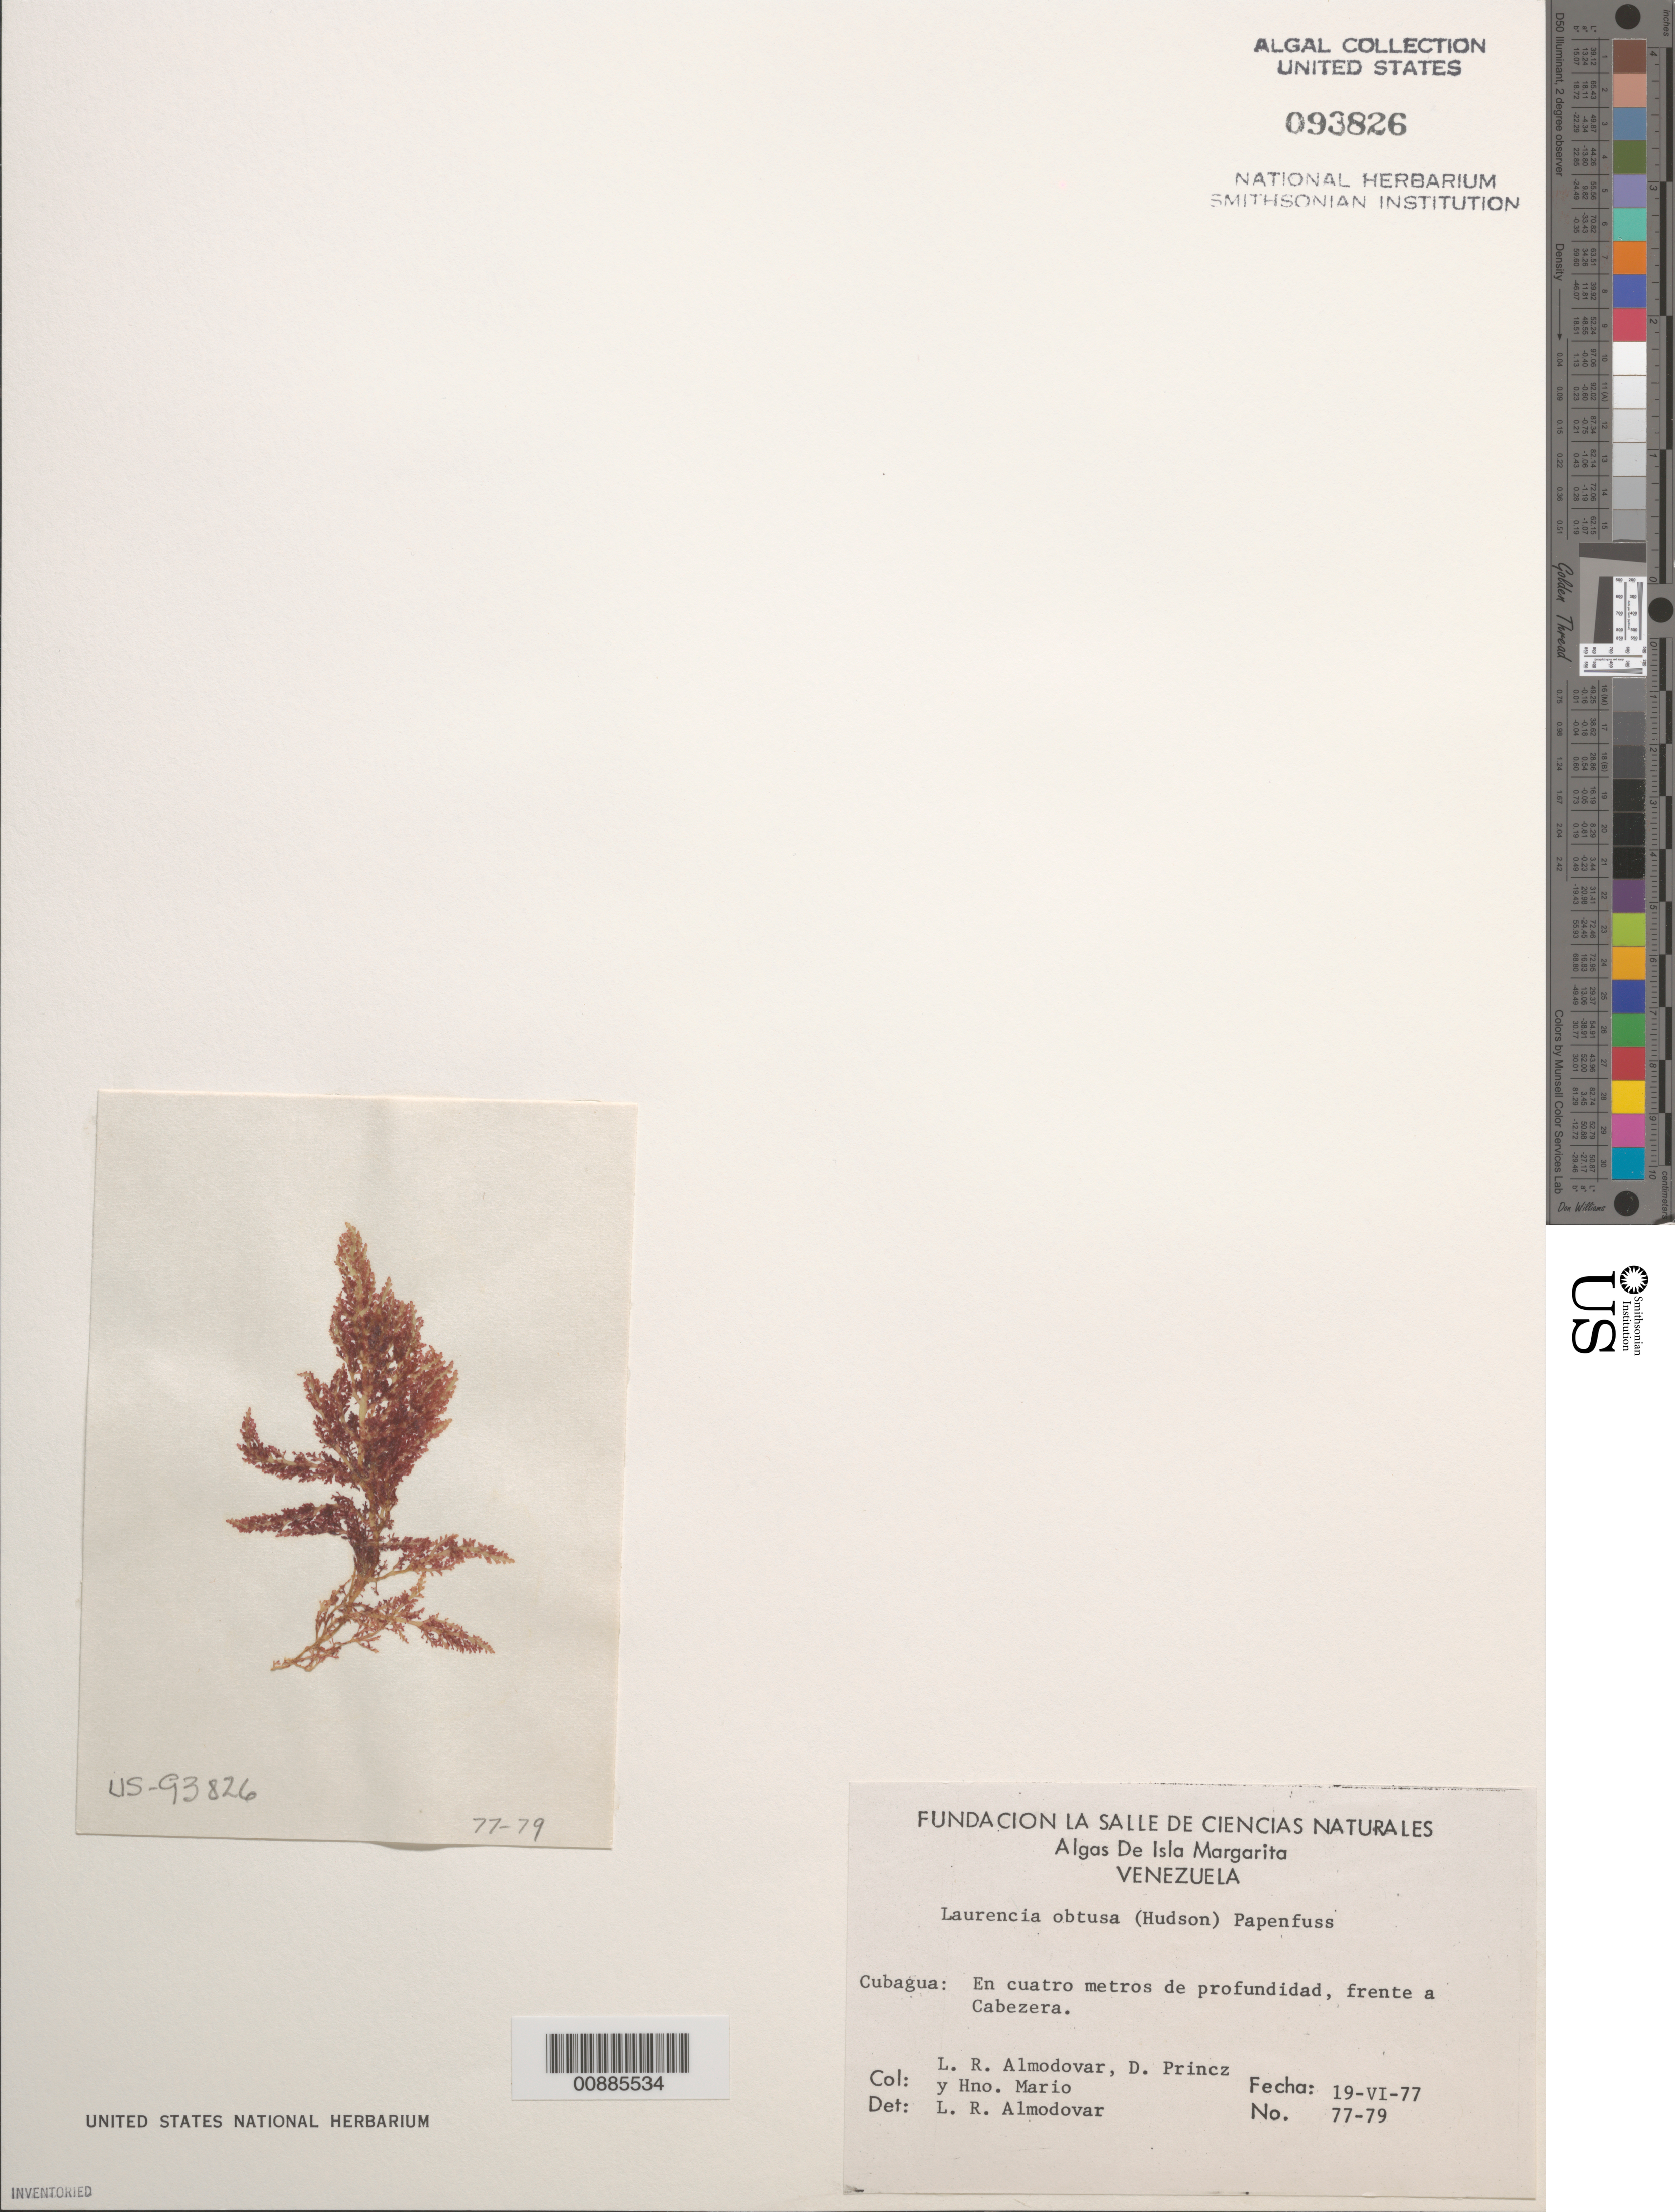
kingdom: Plantae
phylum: Rhodophyta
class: Florideophyceae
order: Ceramiales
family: Rhodomelaceae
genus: Laurencia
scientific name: Laurencia obtusa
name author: (Huds.) J.V.Lamouroux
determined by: Almodovar, L. R.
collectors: L. Almodovar, D. Princz & H. Mario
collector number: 77-79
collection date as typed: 19 Jun 1977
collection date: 1977-06-19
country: Venezuela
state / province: Nueva Esparta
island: Cubagua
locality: Cabezera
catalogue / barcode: US 93826